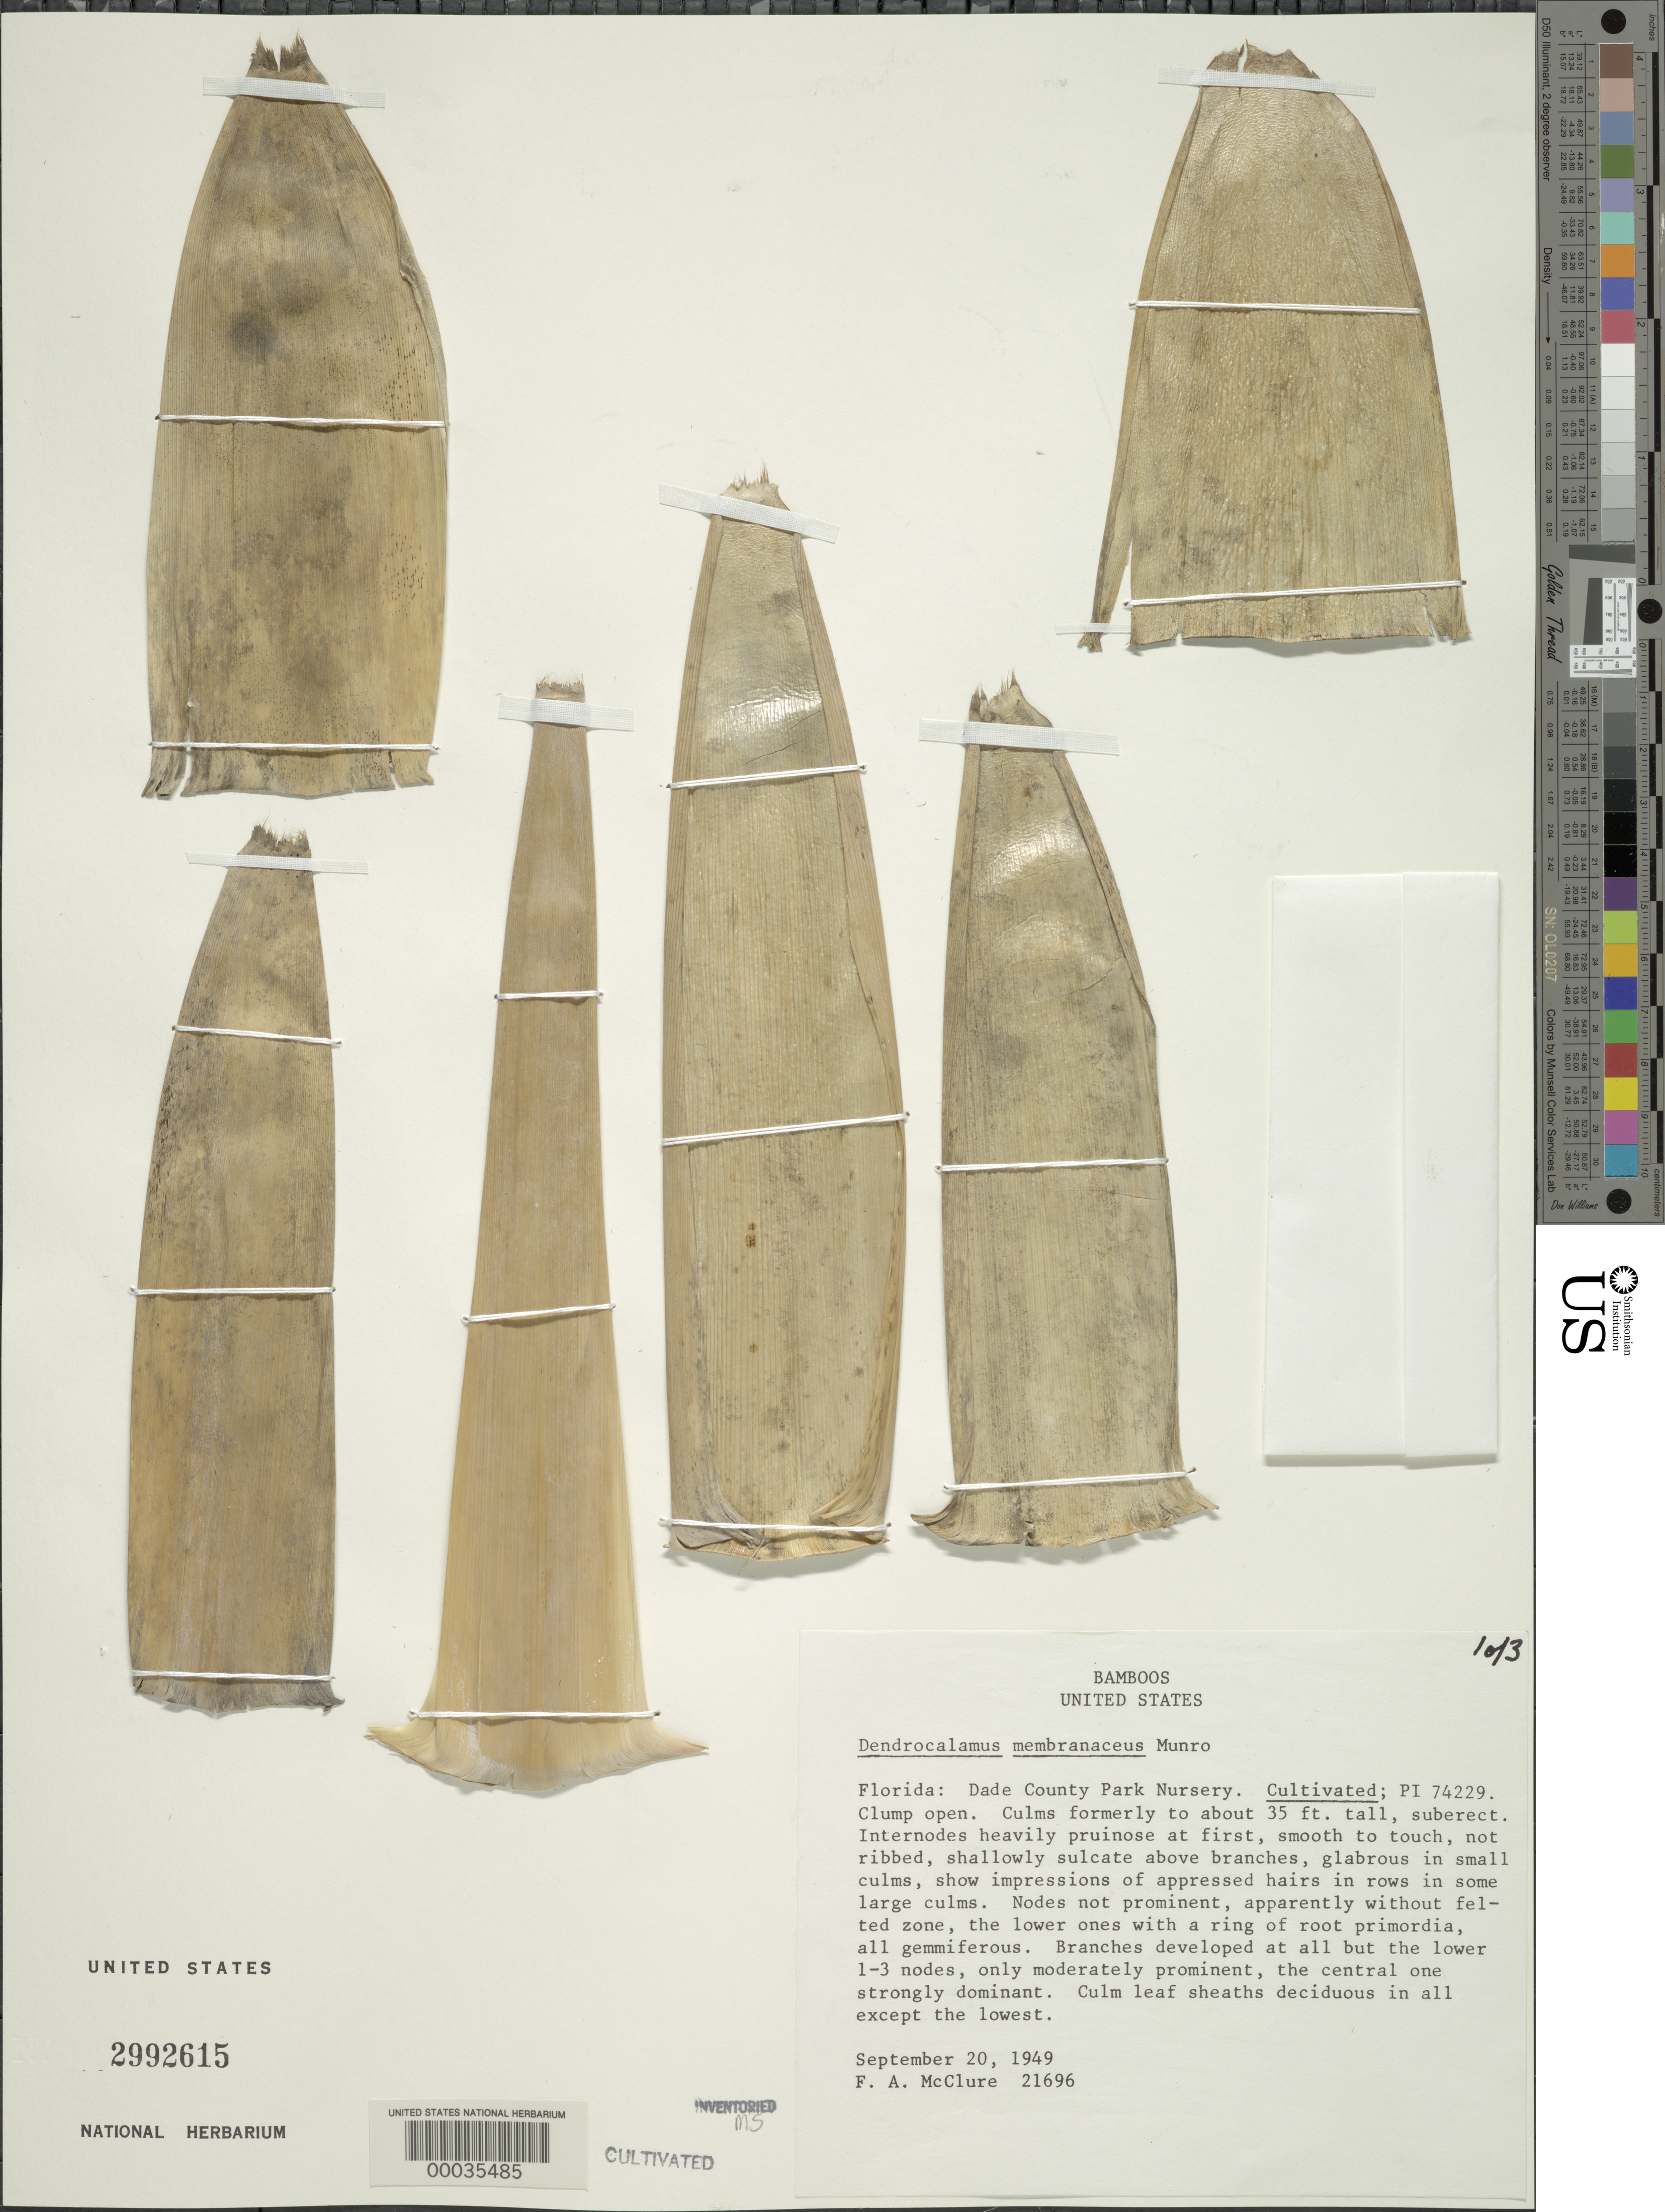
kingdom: Plantae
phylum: Tracheophyta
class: Liliopsida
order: Poales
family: Poaceae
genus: Dendrocalamus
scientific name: Dendrocalamus membranaceus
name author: Munro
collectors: F. A. McClure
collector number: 21696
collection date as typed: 20 Sep 1949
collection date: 1949-09-20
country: United States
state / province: Florida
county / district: Dade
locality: Dade county park nursery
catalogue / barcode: US 2992615